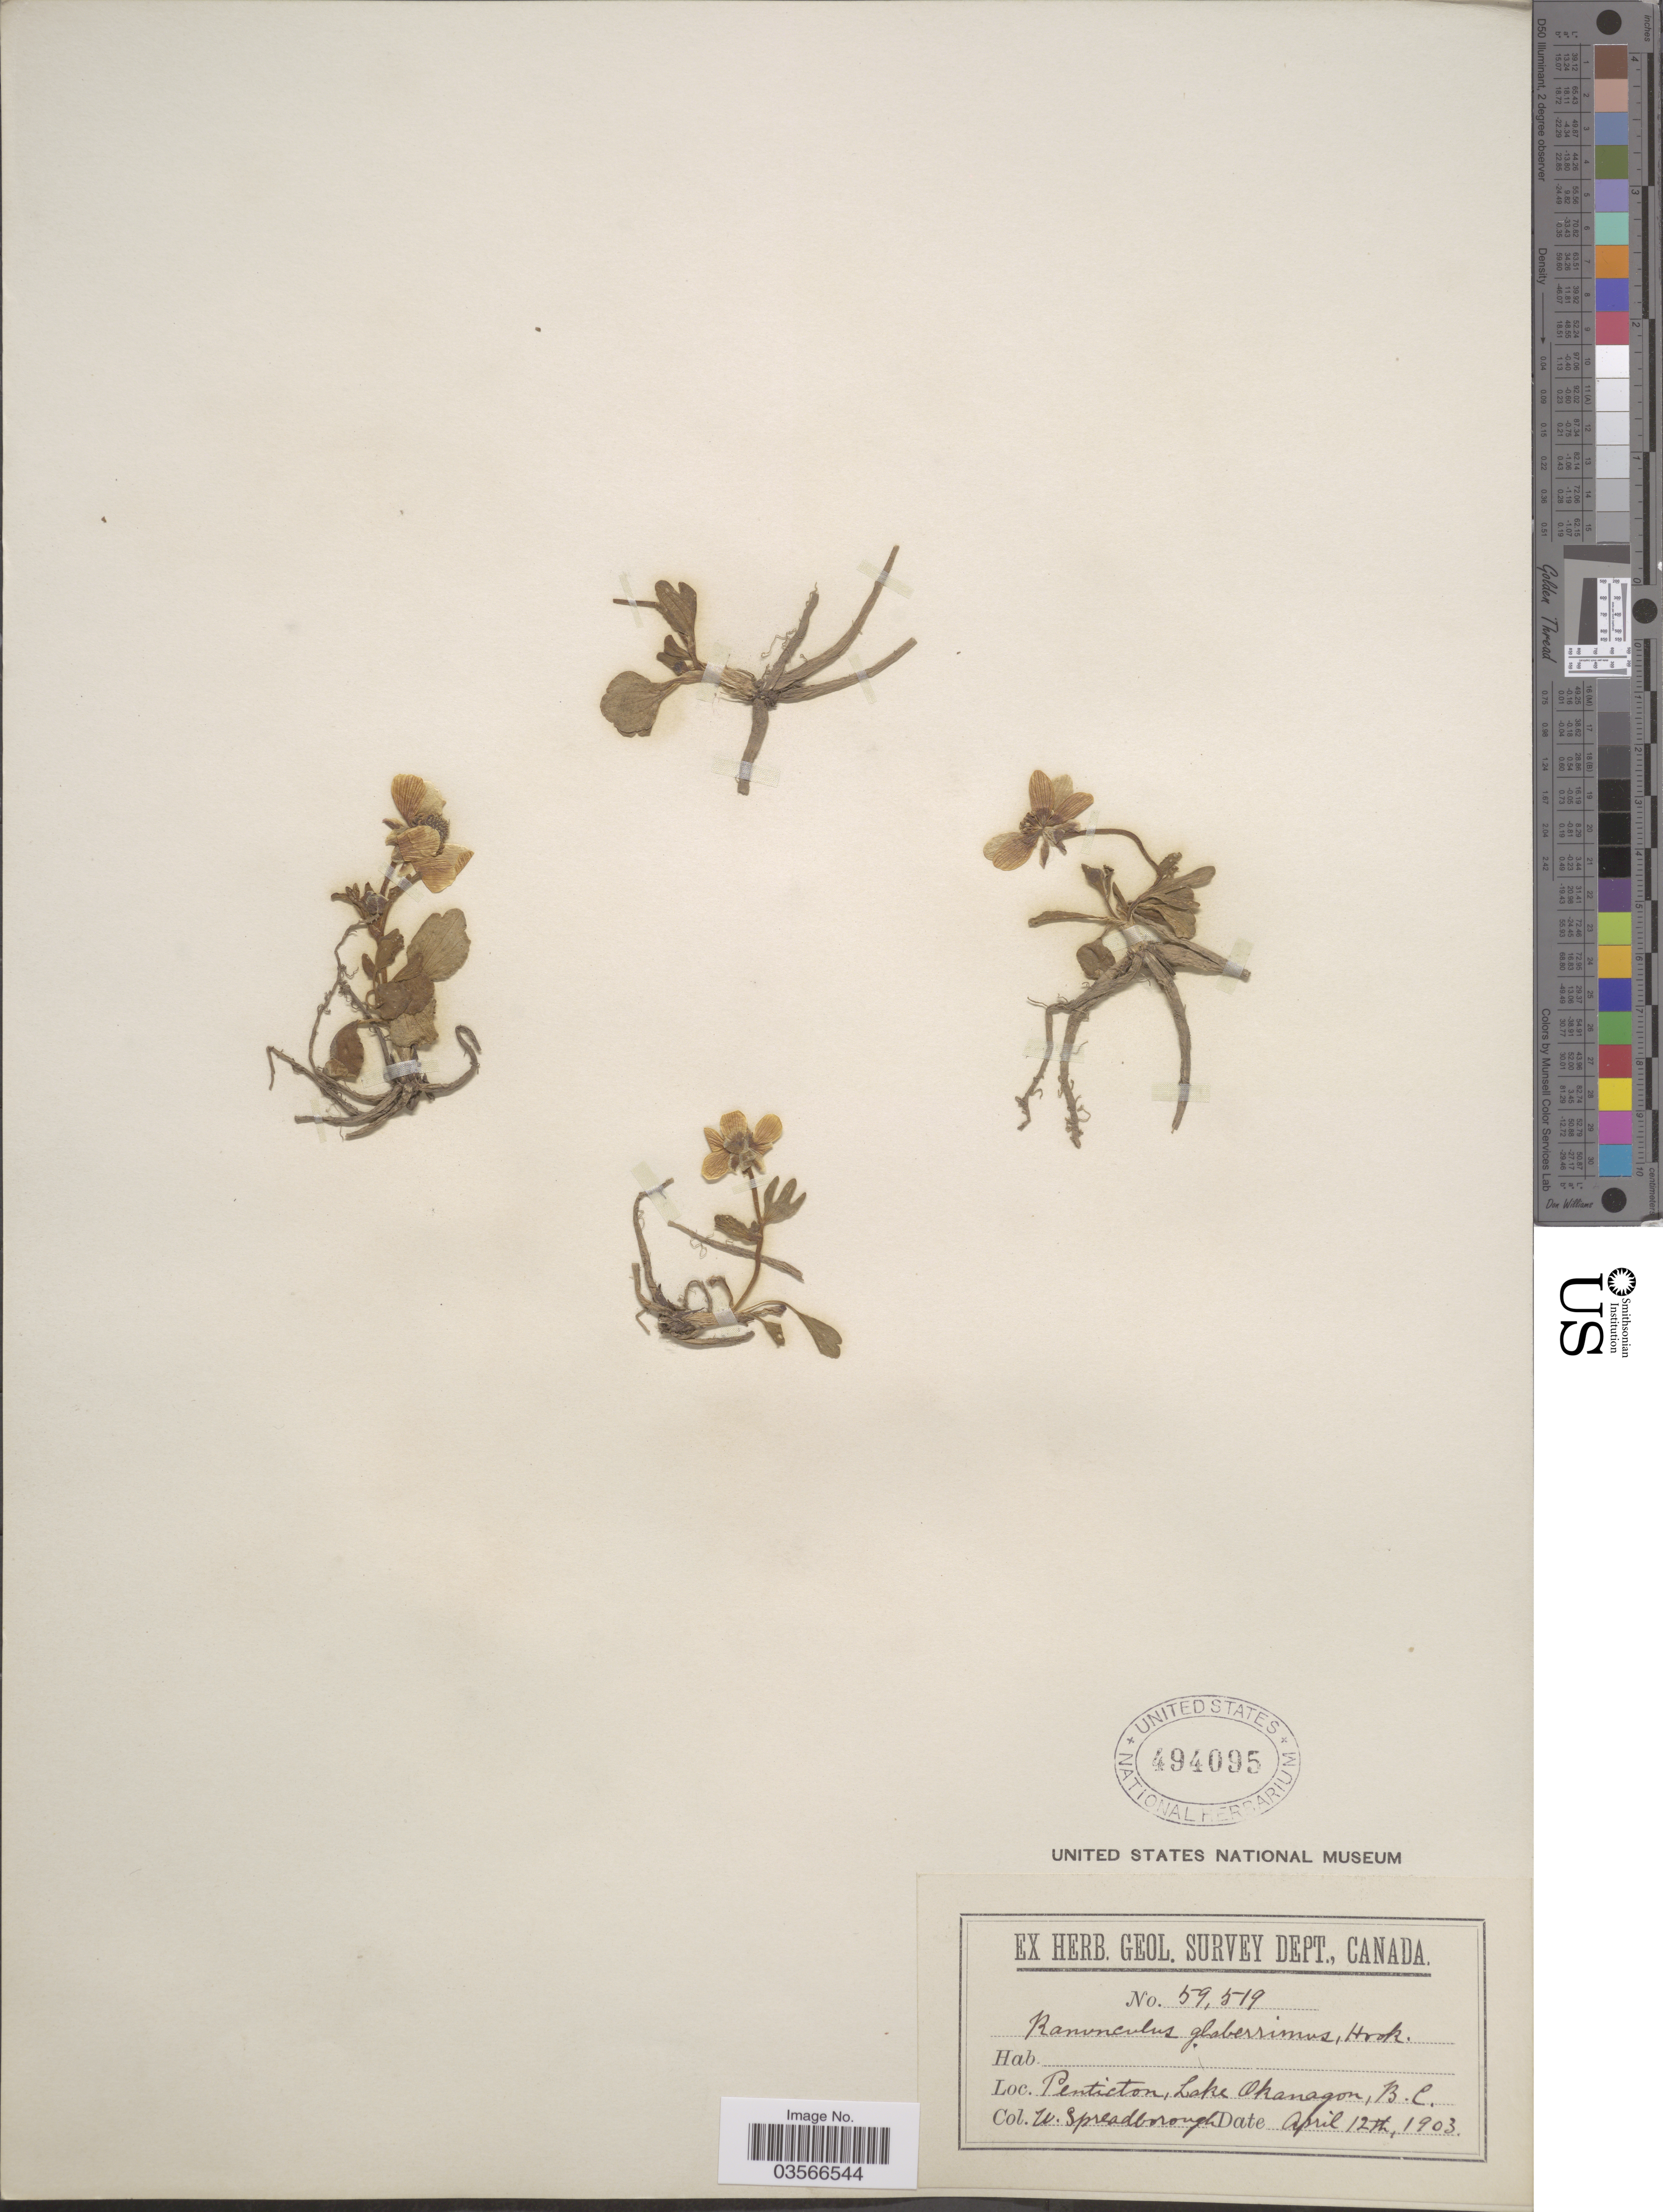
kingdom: Plantae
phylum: Tracheophyta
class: Magnoliopsida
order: Ranunculales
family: Ranunculaceae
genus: Ranunculus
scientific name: Ranunculus glaberrimus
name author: Hook.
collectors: W. Spreadborough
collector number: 59519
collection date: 1903-04-12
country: Canada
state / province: British Columbia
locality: Penticton, Lake Okanagon.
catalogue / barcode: US 494095